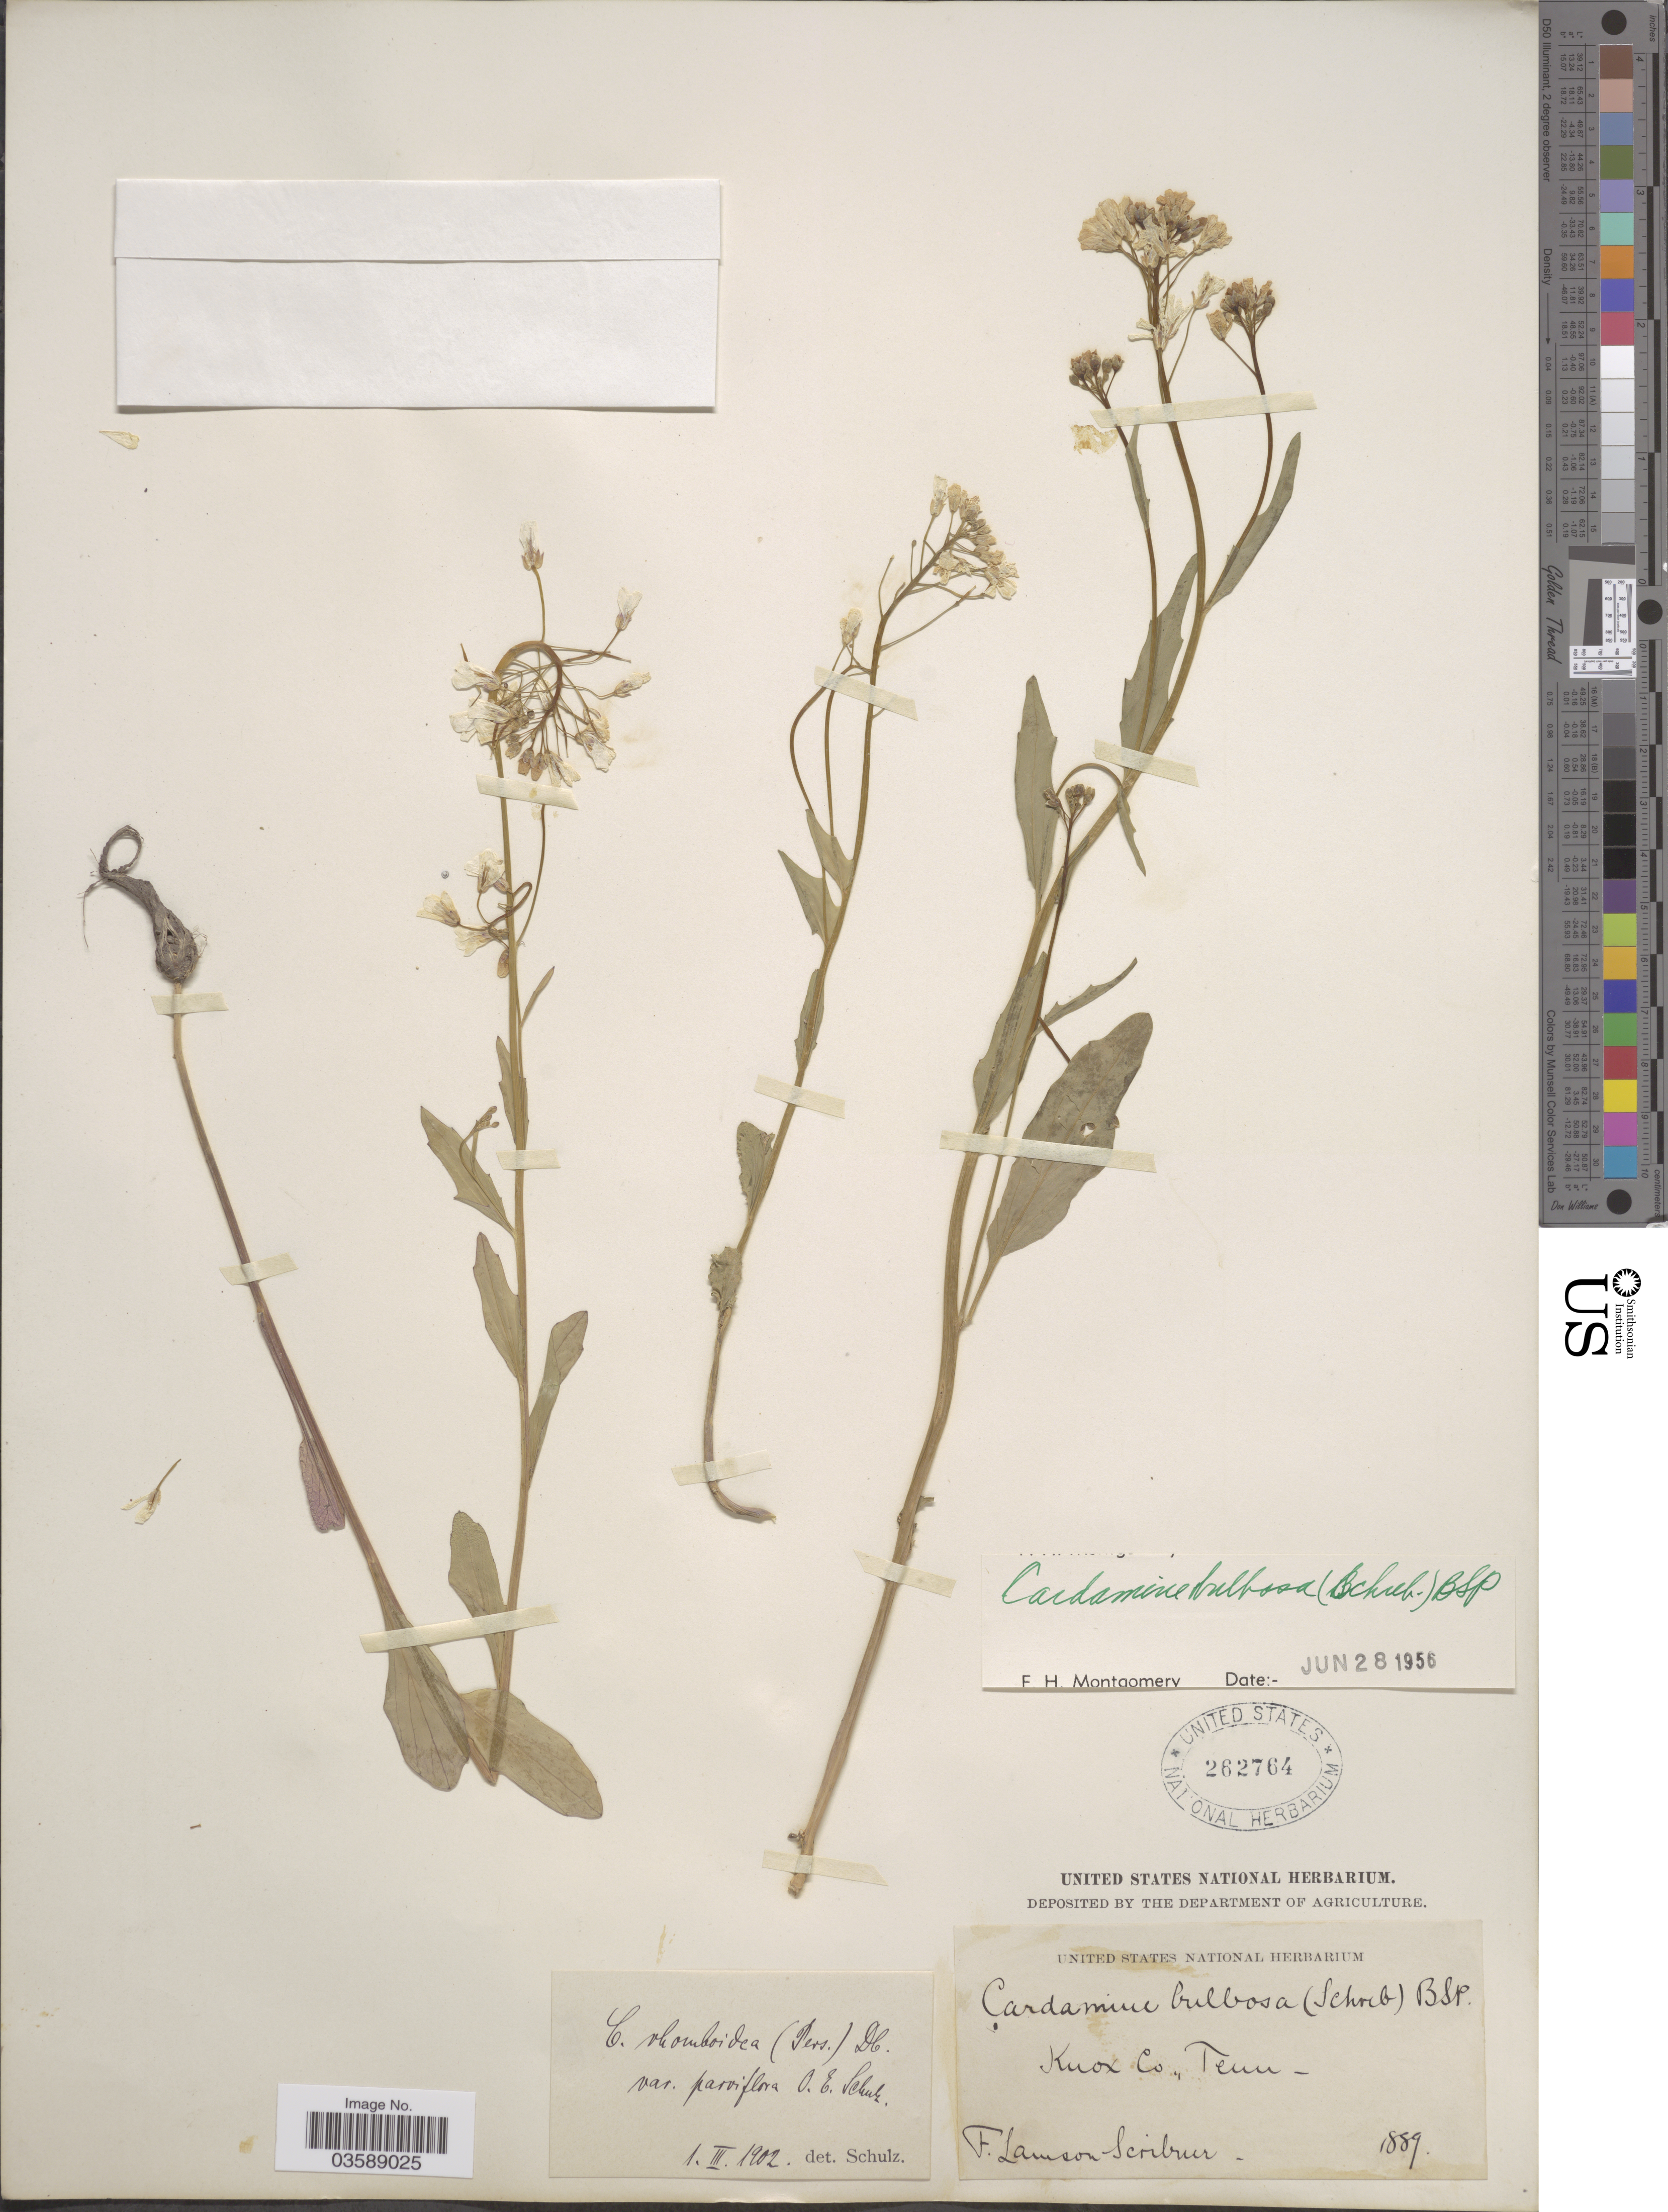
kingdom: Plantae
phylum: Tracheophyta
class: Magnoliopsida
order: Brassicales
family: Brassicaceae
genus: Cardamine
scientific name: Cardamine bulbosa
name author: (Schreb. ex Muhl.) Britton et al.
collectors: F. L. Scribner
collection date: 1889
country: United States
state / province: Tennessee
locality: Knox Co.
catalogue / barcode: US 262764